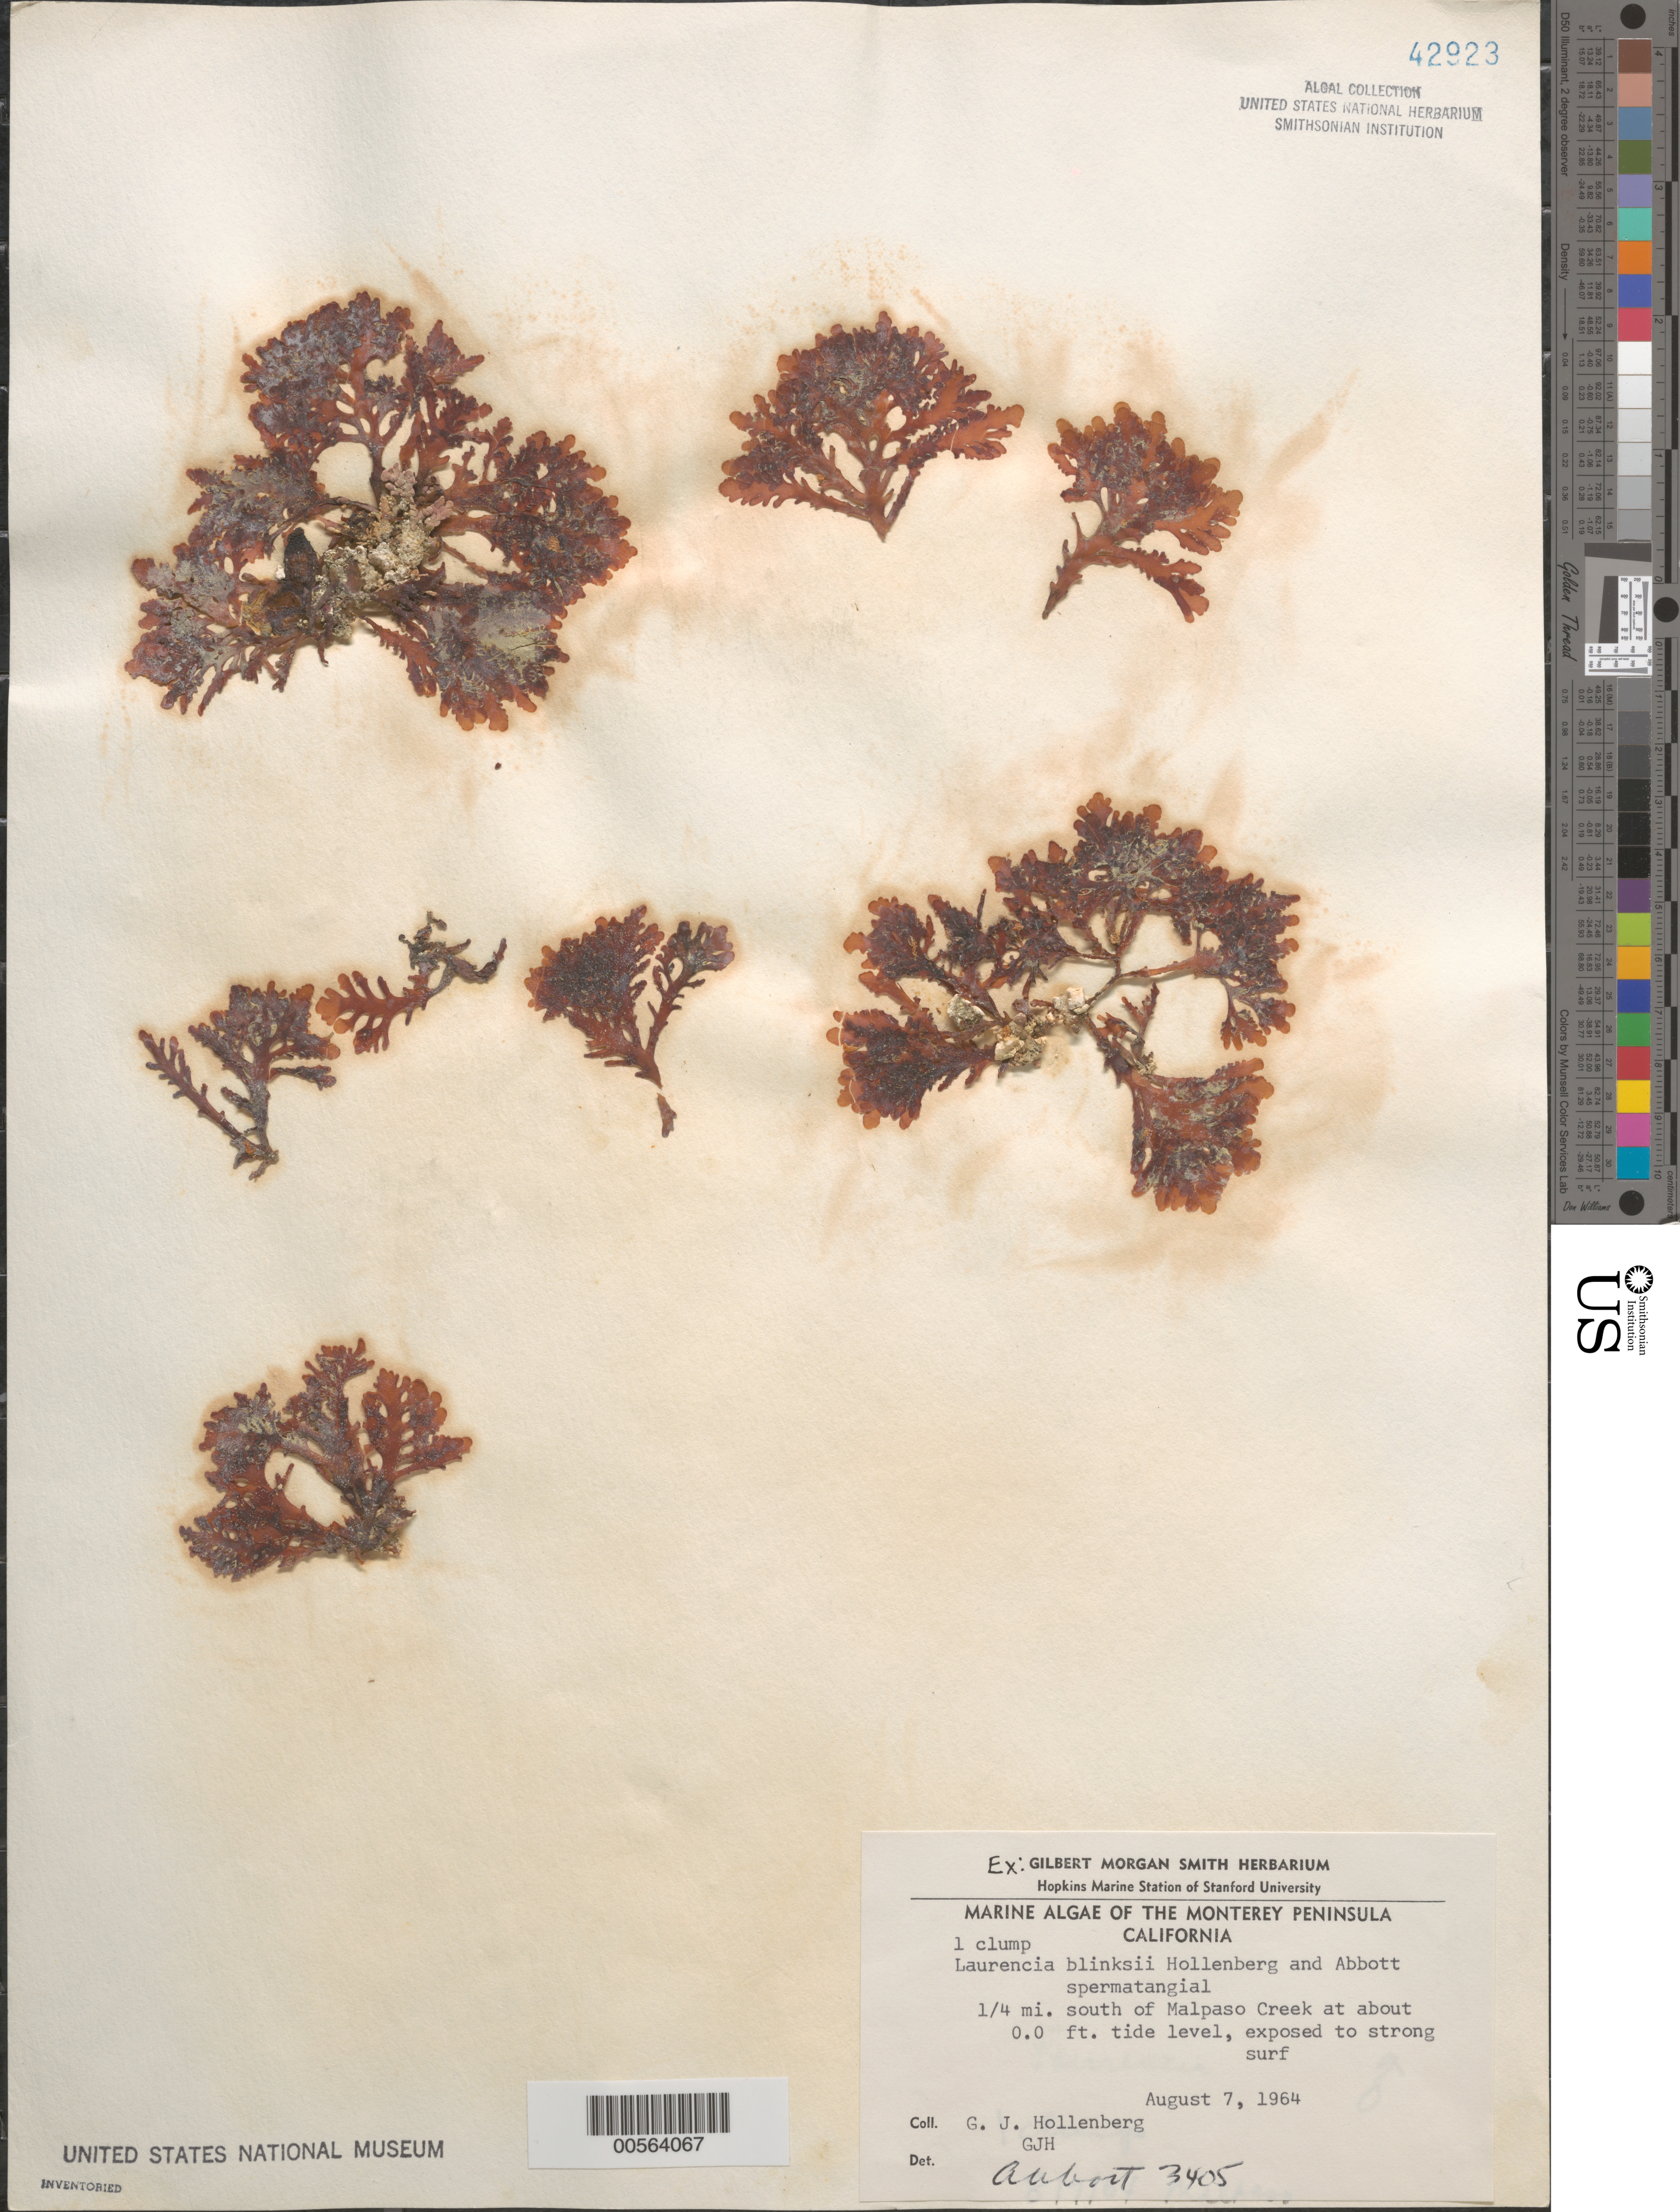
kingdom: Plantae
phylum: Rhodophyta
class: Florideophyceae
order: Ceramiales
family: Rhodomelaceae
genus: Osmundea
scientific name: Osmundea blinksii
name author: (Hollenb. & I.A. Abbott) K.W. Nam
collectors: G. Hollenberg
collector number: IAA 3405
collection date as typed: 07 Aug 1964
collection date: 1964-08-07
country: United States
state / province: California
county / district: Monterey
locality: Monterey Peninsula, 0.25 mile south of Malpaso Creek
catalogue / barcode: US 42923